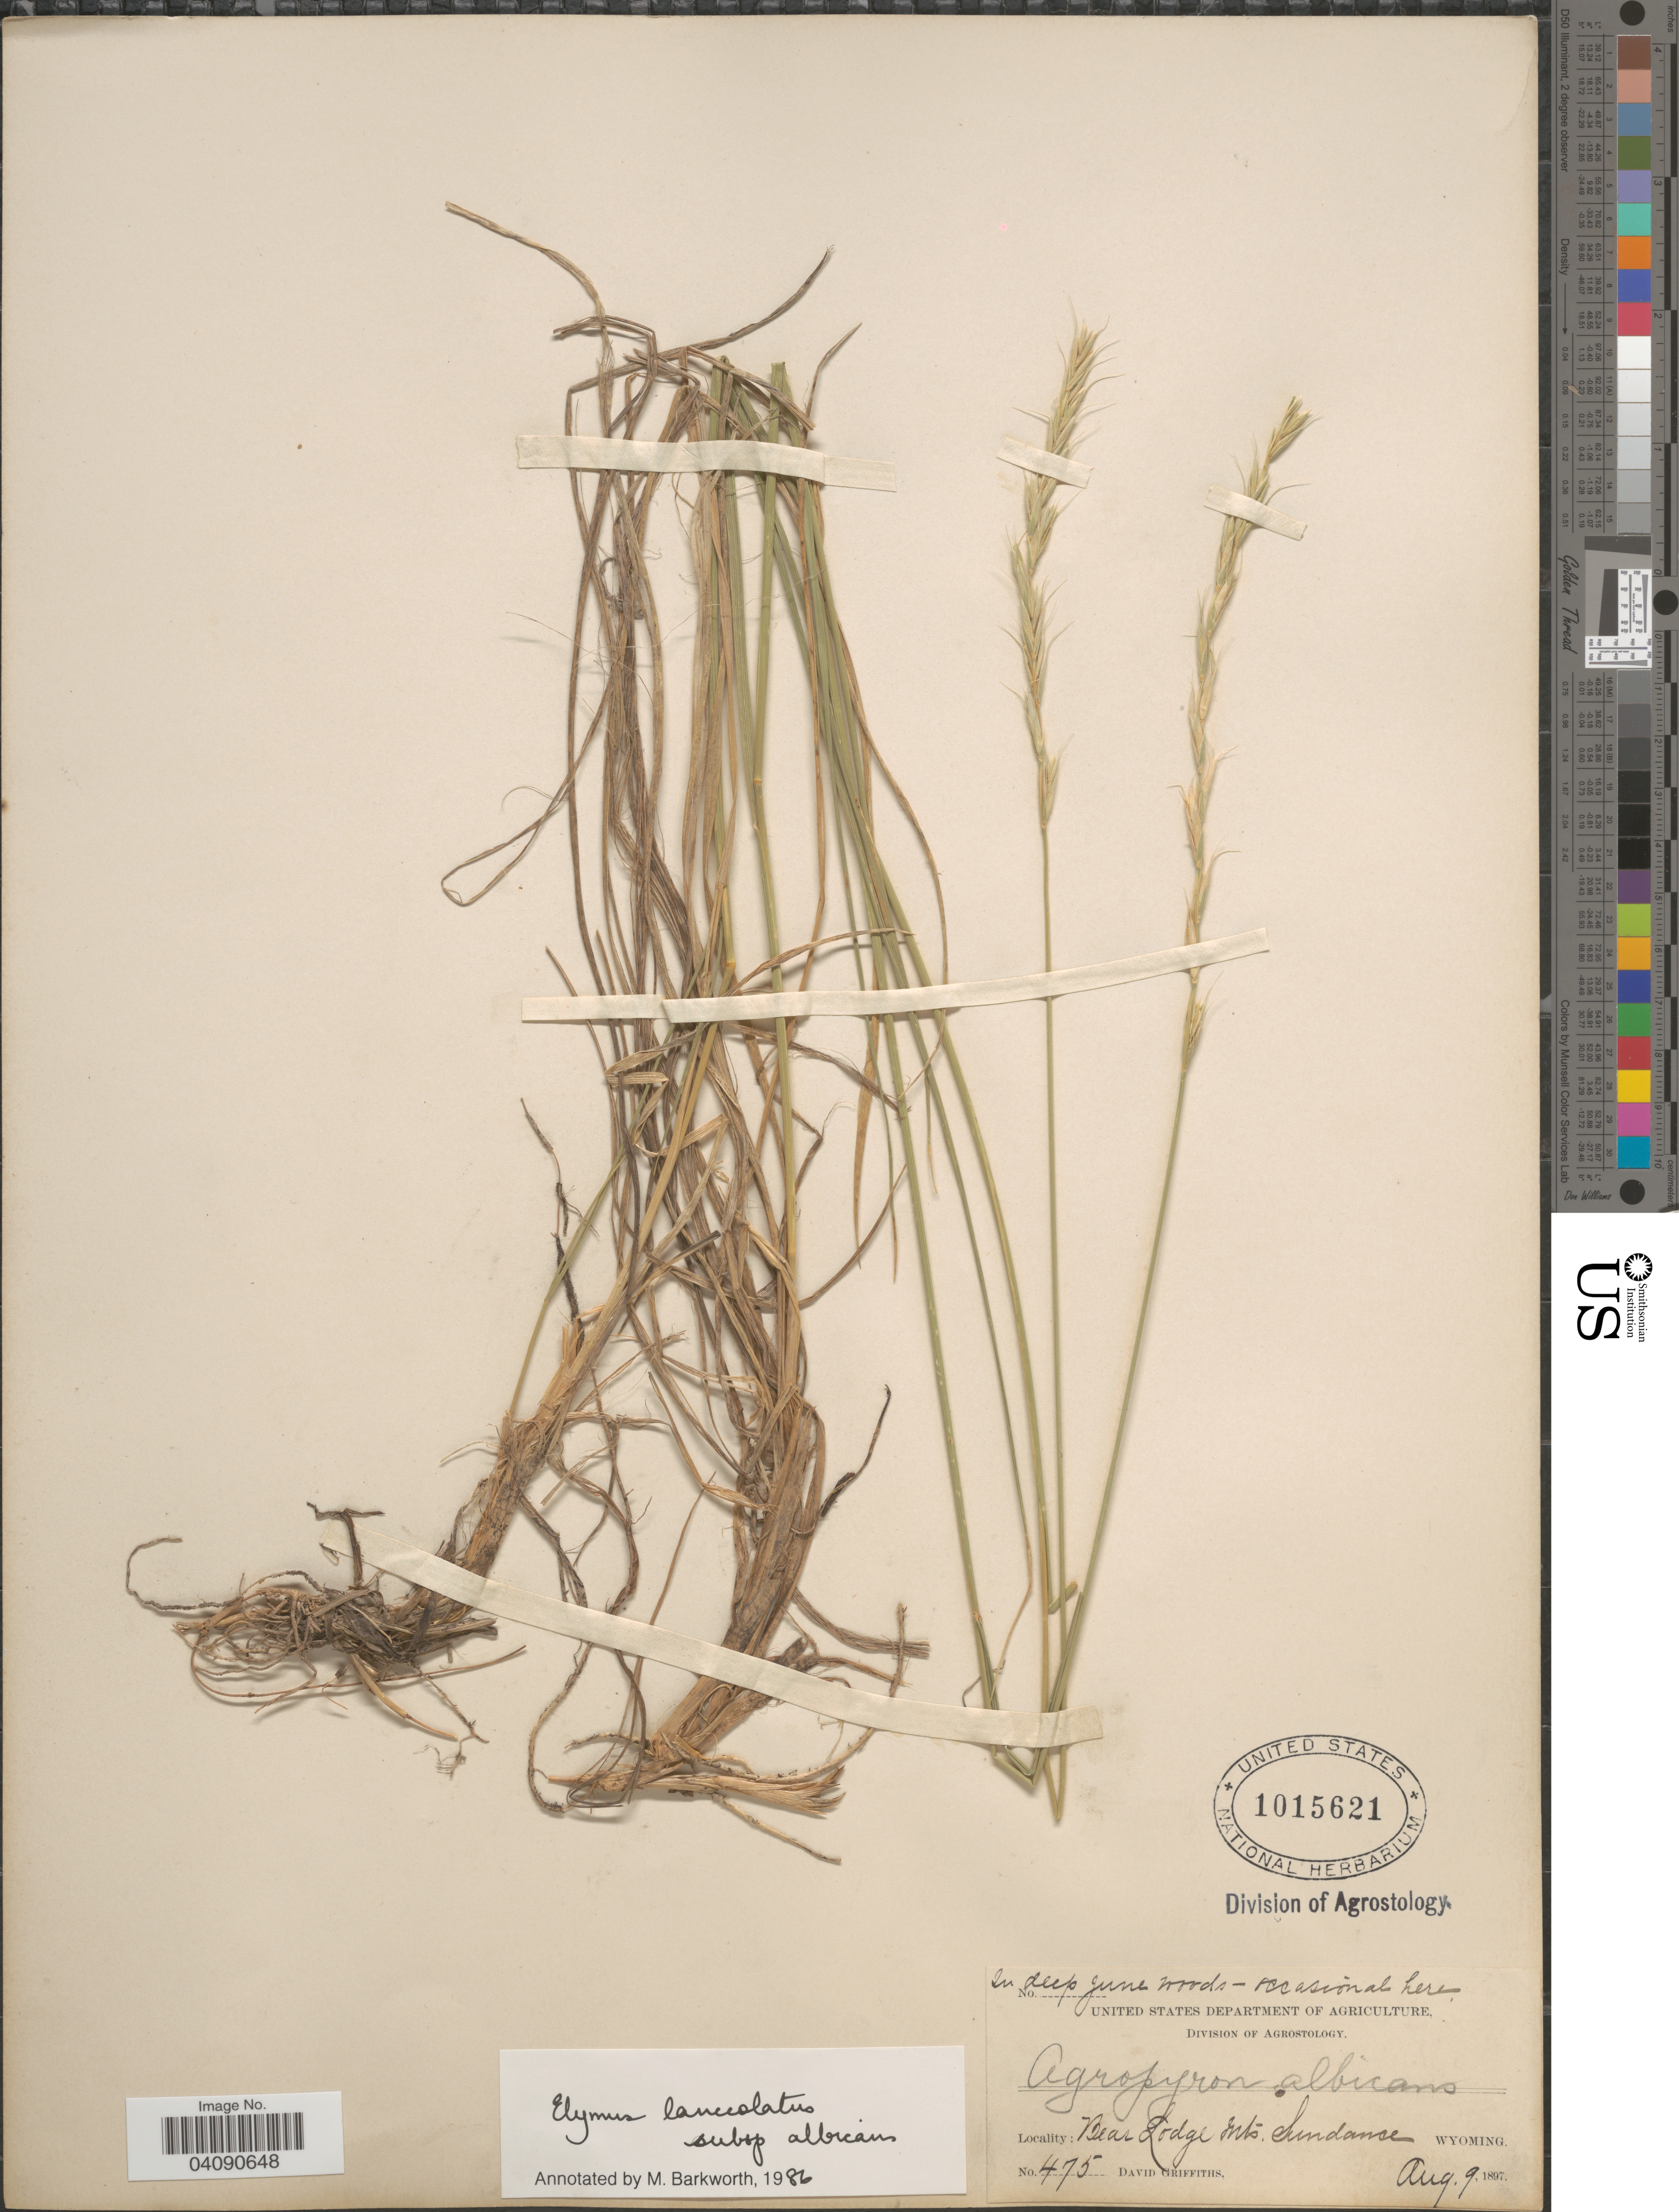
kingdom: Plantae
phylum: Tracheophyta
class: Liliopsida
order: Poales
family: Poaceae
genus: Elymus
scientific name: Elymus albicans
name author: (Scribn. & J.G. Sm.) Á. Löve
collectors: D. Griffiths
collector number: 475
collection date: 1897-08-09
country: United States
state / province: Wyoming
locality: In deep june woods-occasional here. Bear Lodge Mts. Sundance.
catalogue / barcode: US 1015621